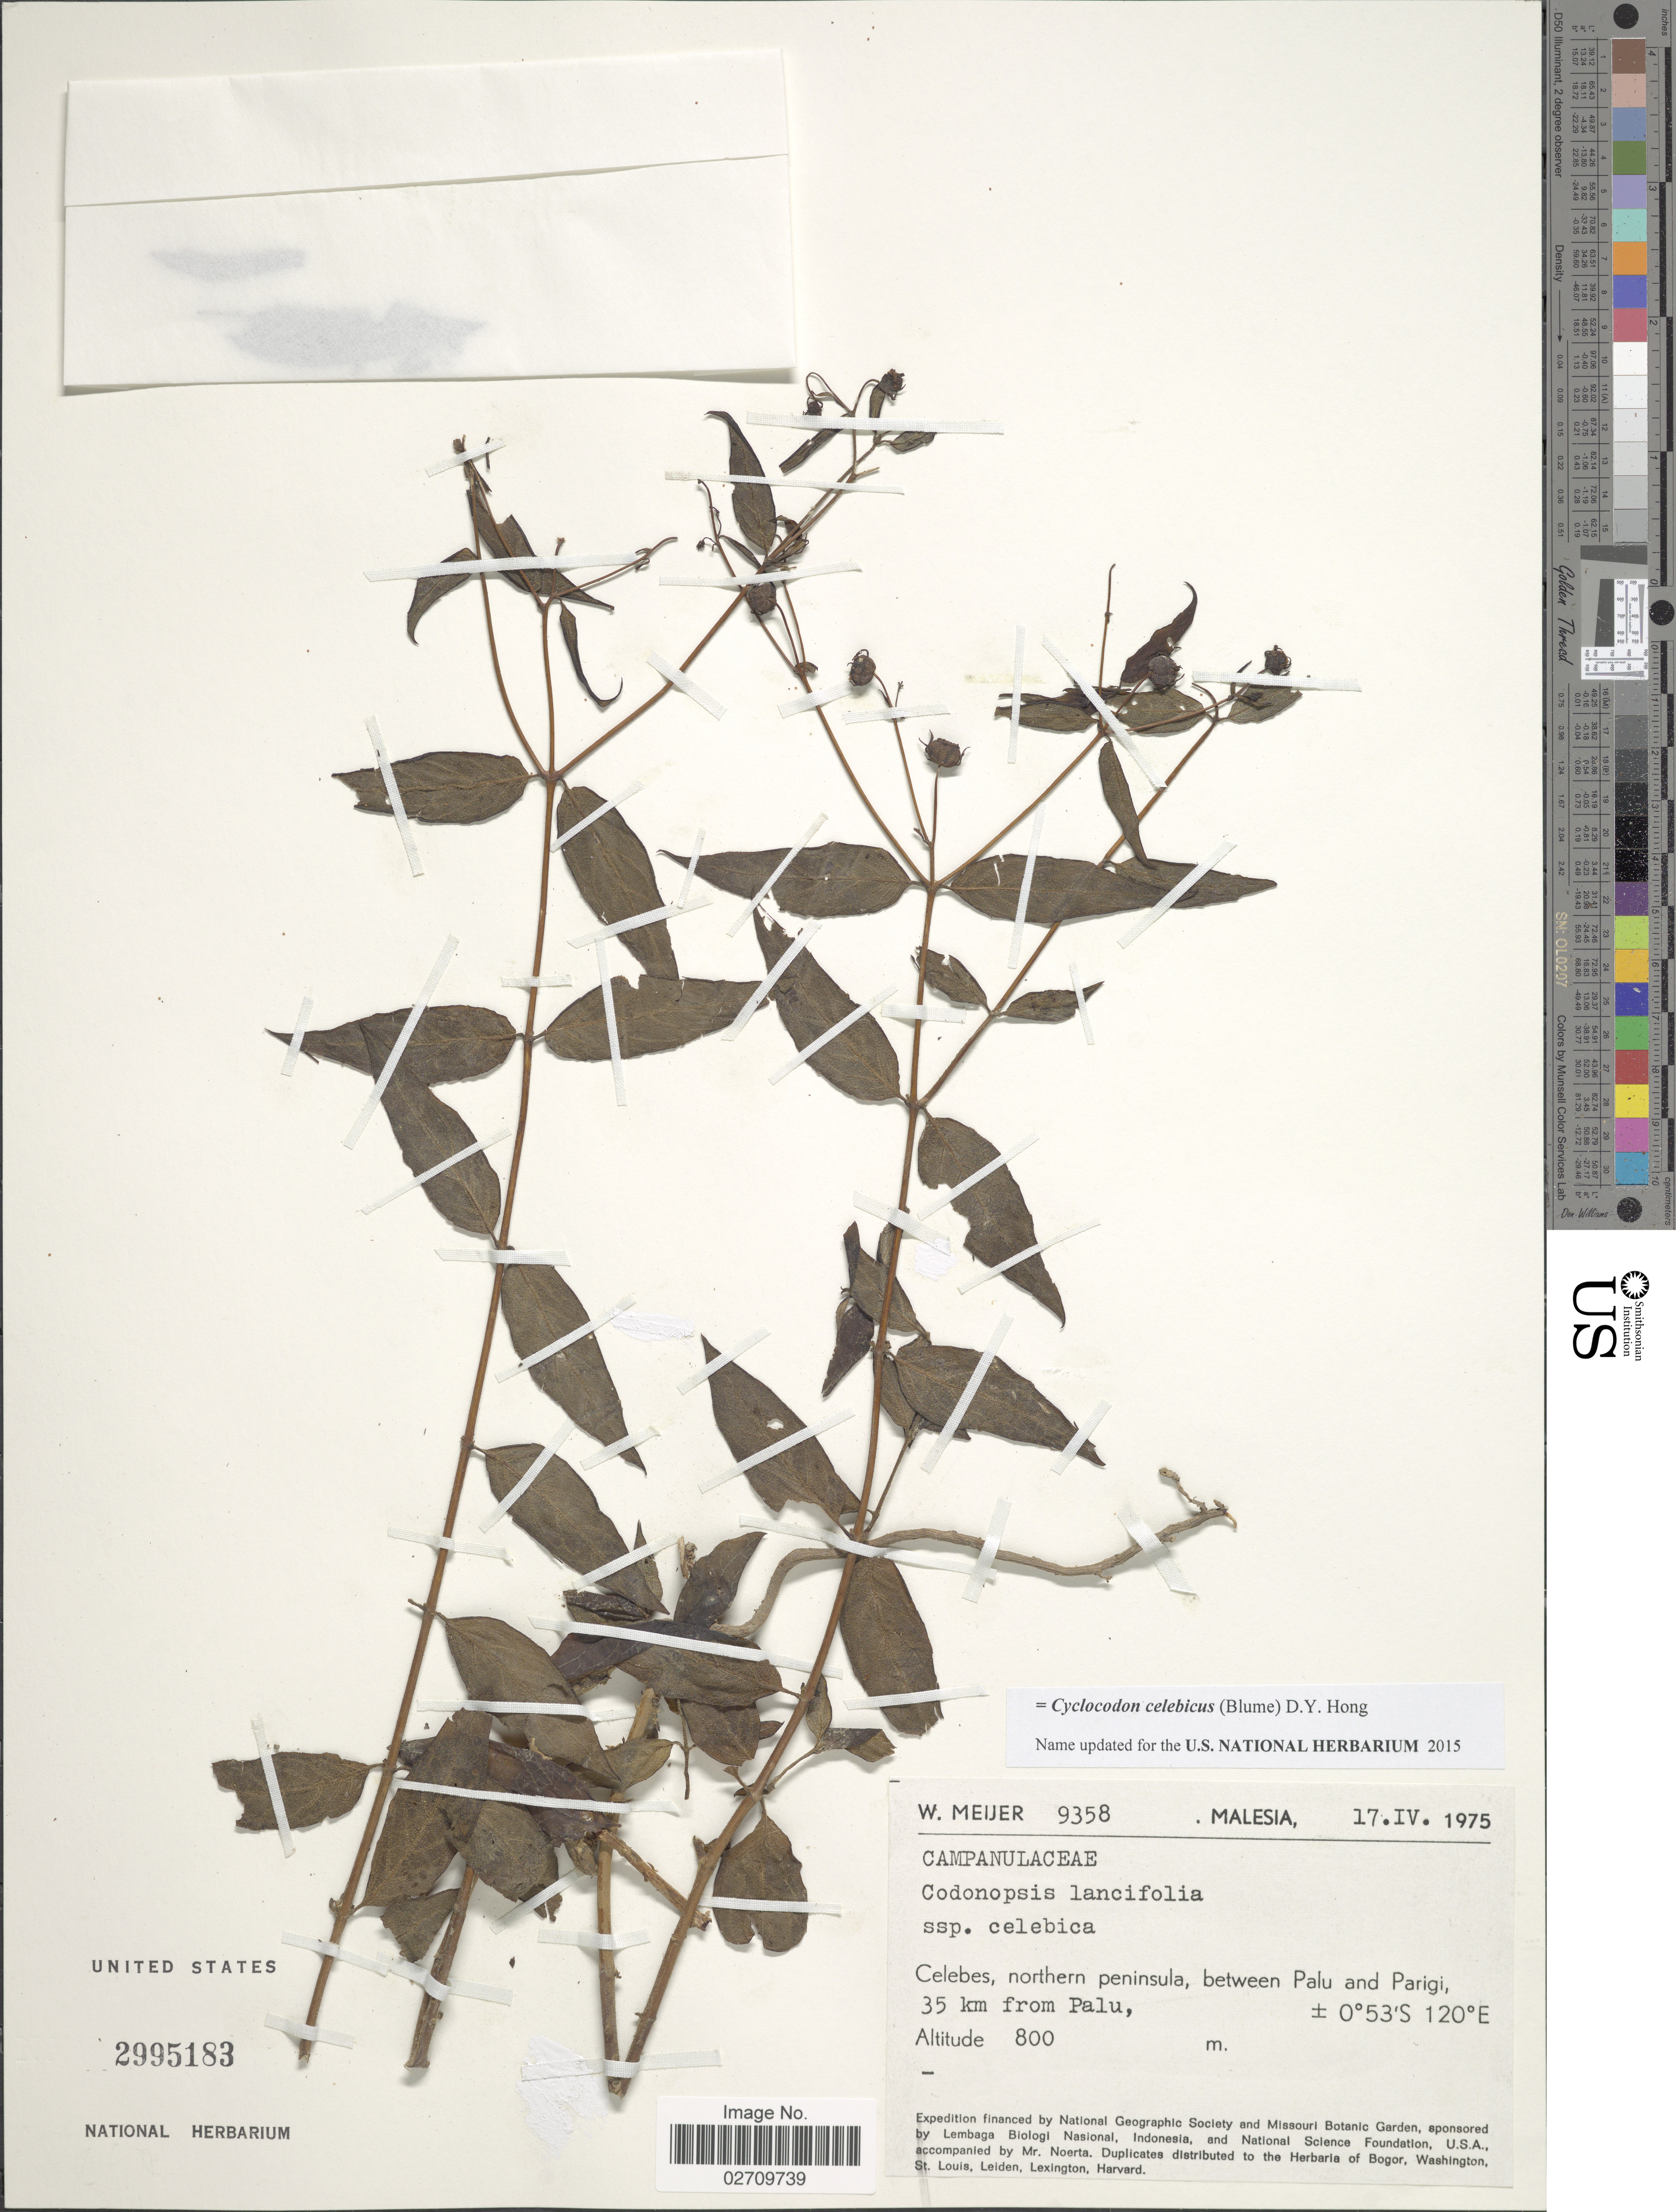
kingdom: Plantae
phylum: Tracheophyta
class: Magnoliopsida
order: Asterales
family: Campanulaceae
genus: Cyclocodon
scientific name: Cyclocodon celebicus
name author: (Blume) D.Y. Hong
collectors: W. Meijer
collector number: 9358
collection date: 1975-04-17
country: Malaysia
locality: Malesia, Celebes, northern peninsula, between Palu and Parigi, 35 km from Palu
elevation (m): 800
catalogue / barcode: US 2995183